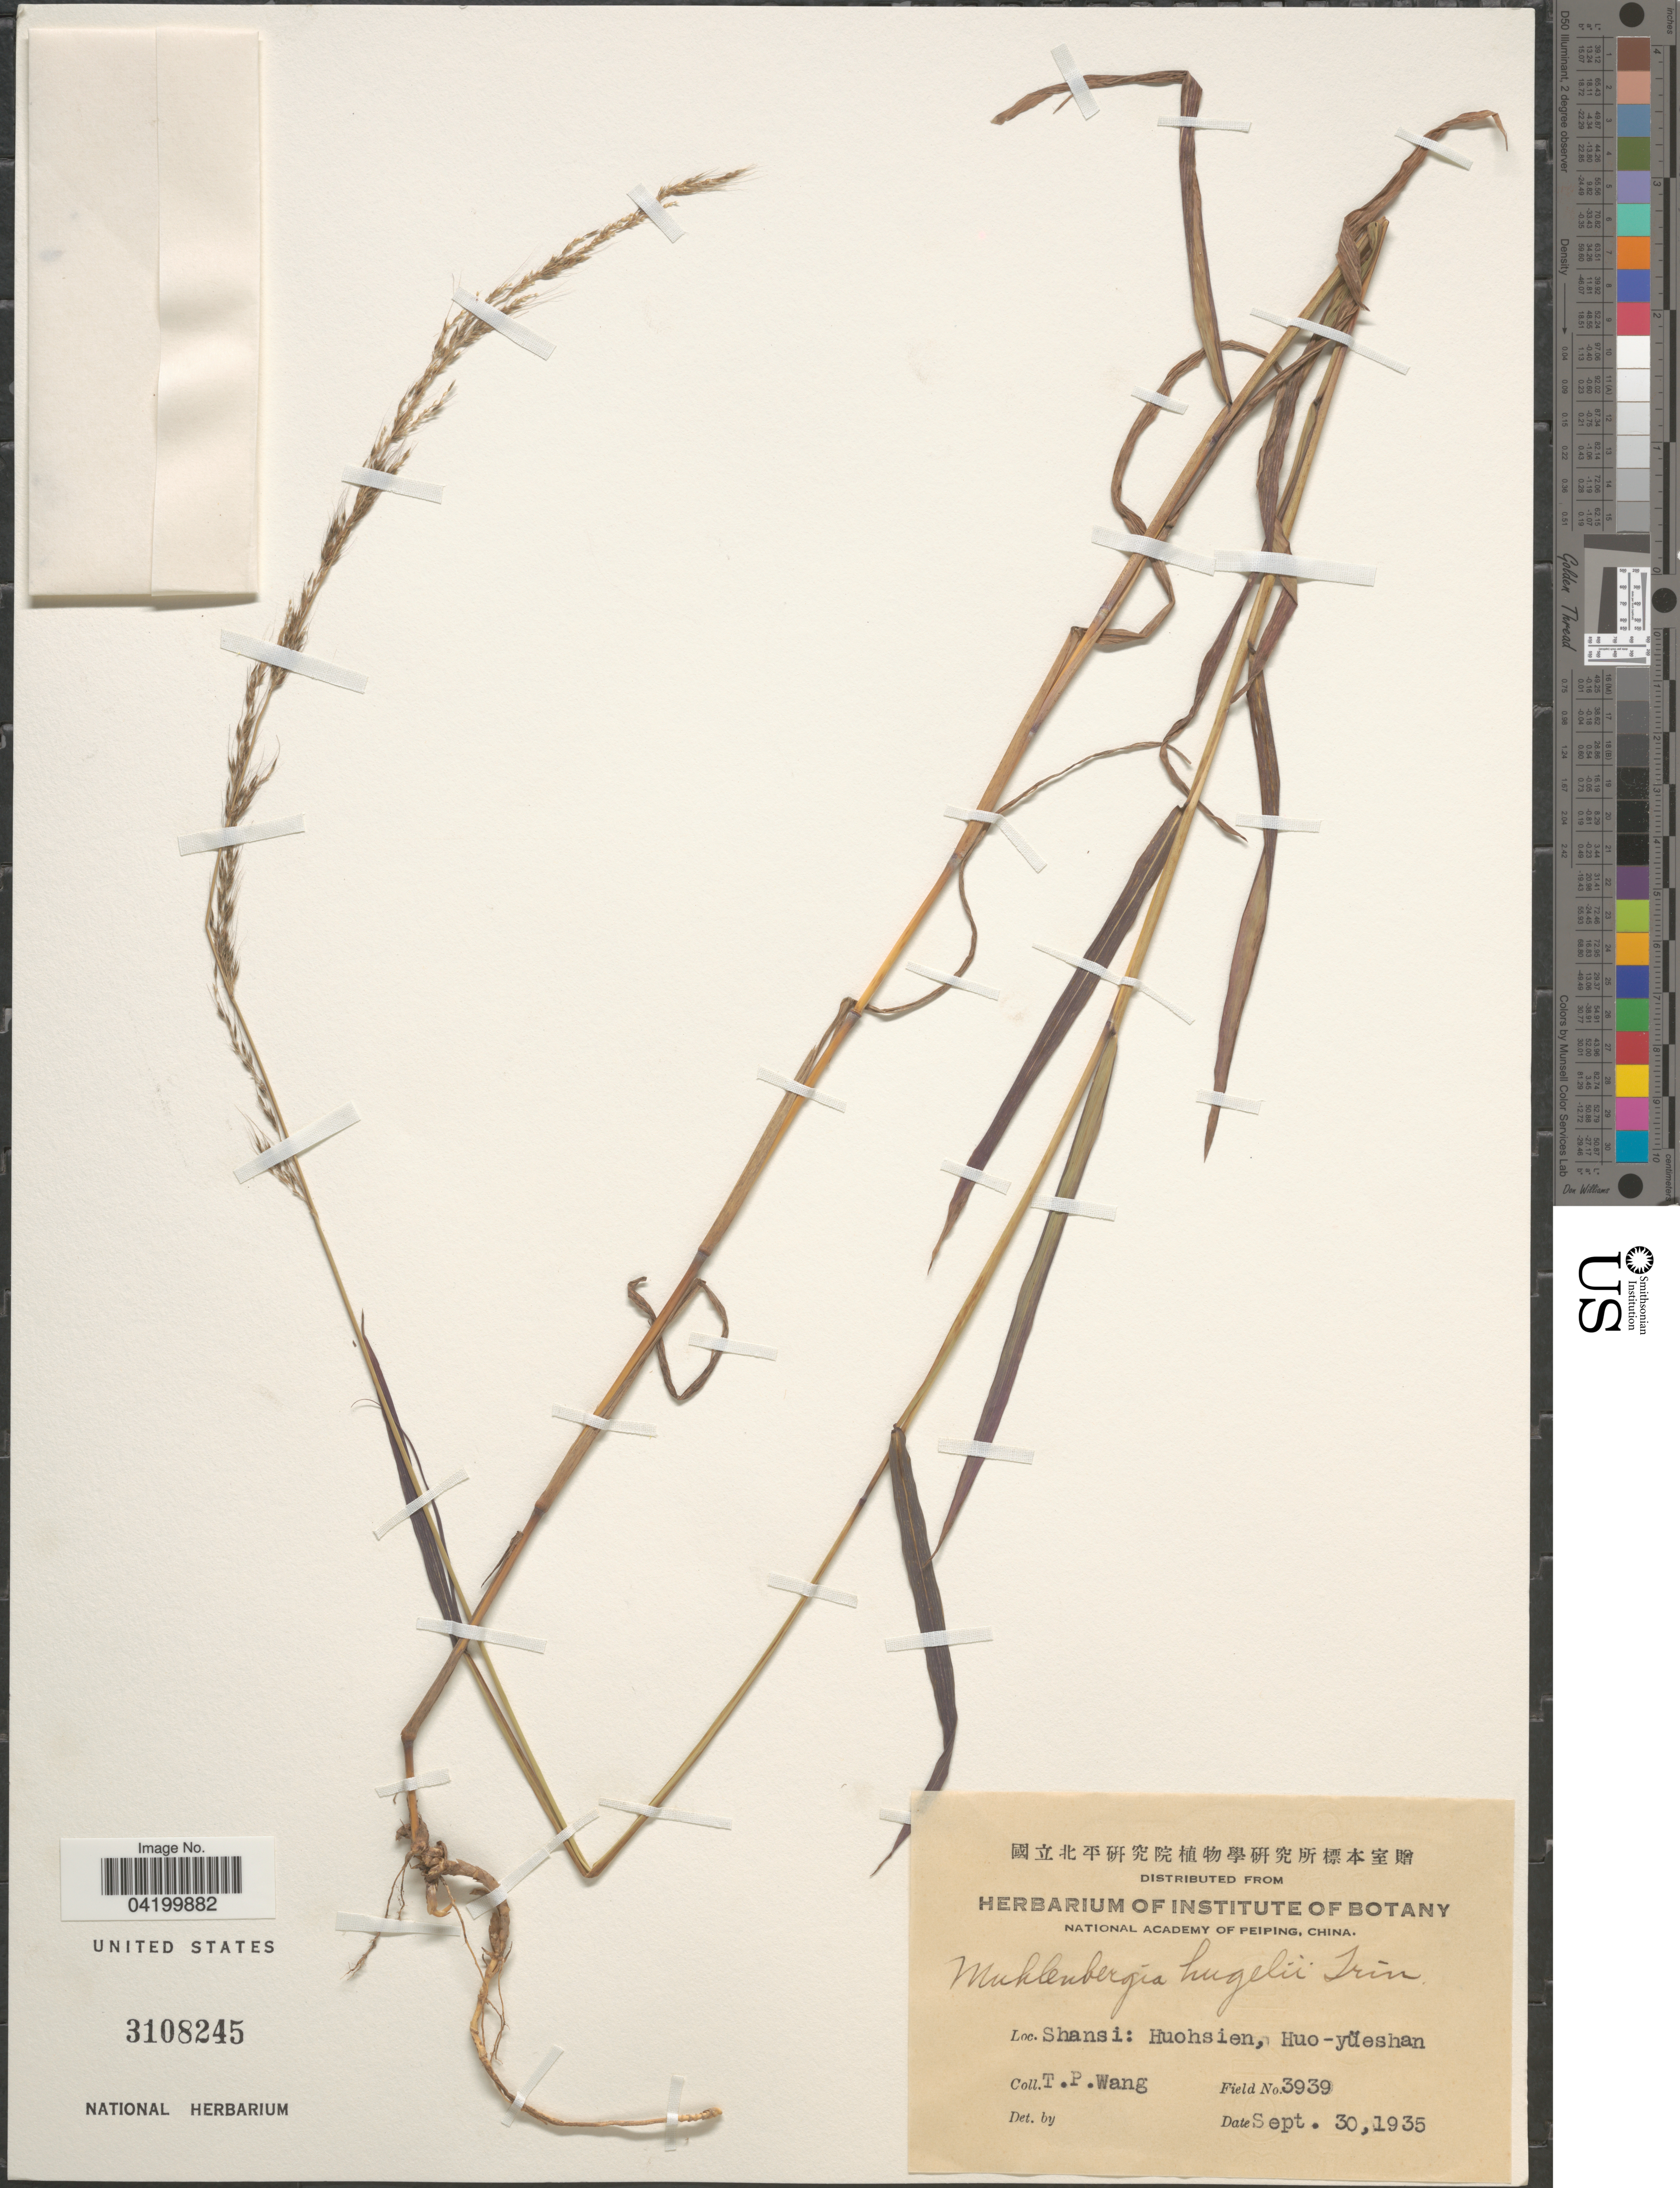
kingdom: Plantae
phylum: Tracheophyta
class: Liliopsida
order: Poales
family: Poaceae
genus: Muhlenbergia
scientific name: Muhlenbergia huegelii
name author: Trin.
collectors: T. Wang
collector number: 3939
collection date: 1935-09-30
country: China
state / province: Shanxi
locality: Huohsien, Huo-yüeshan.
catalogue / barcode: US 3108245